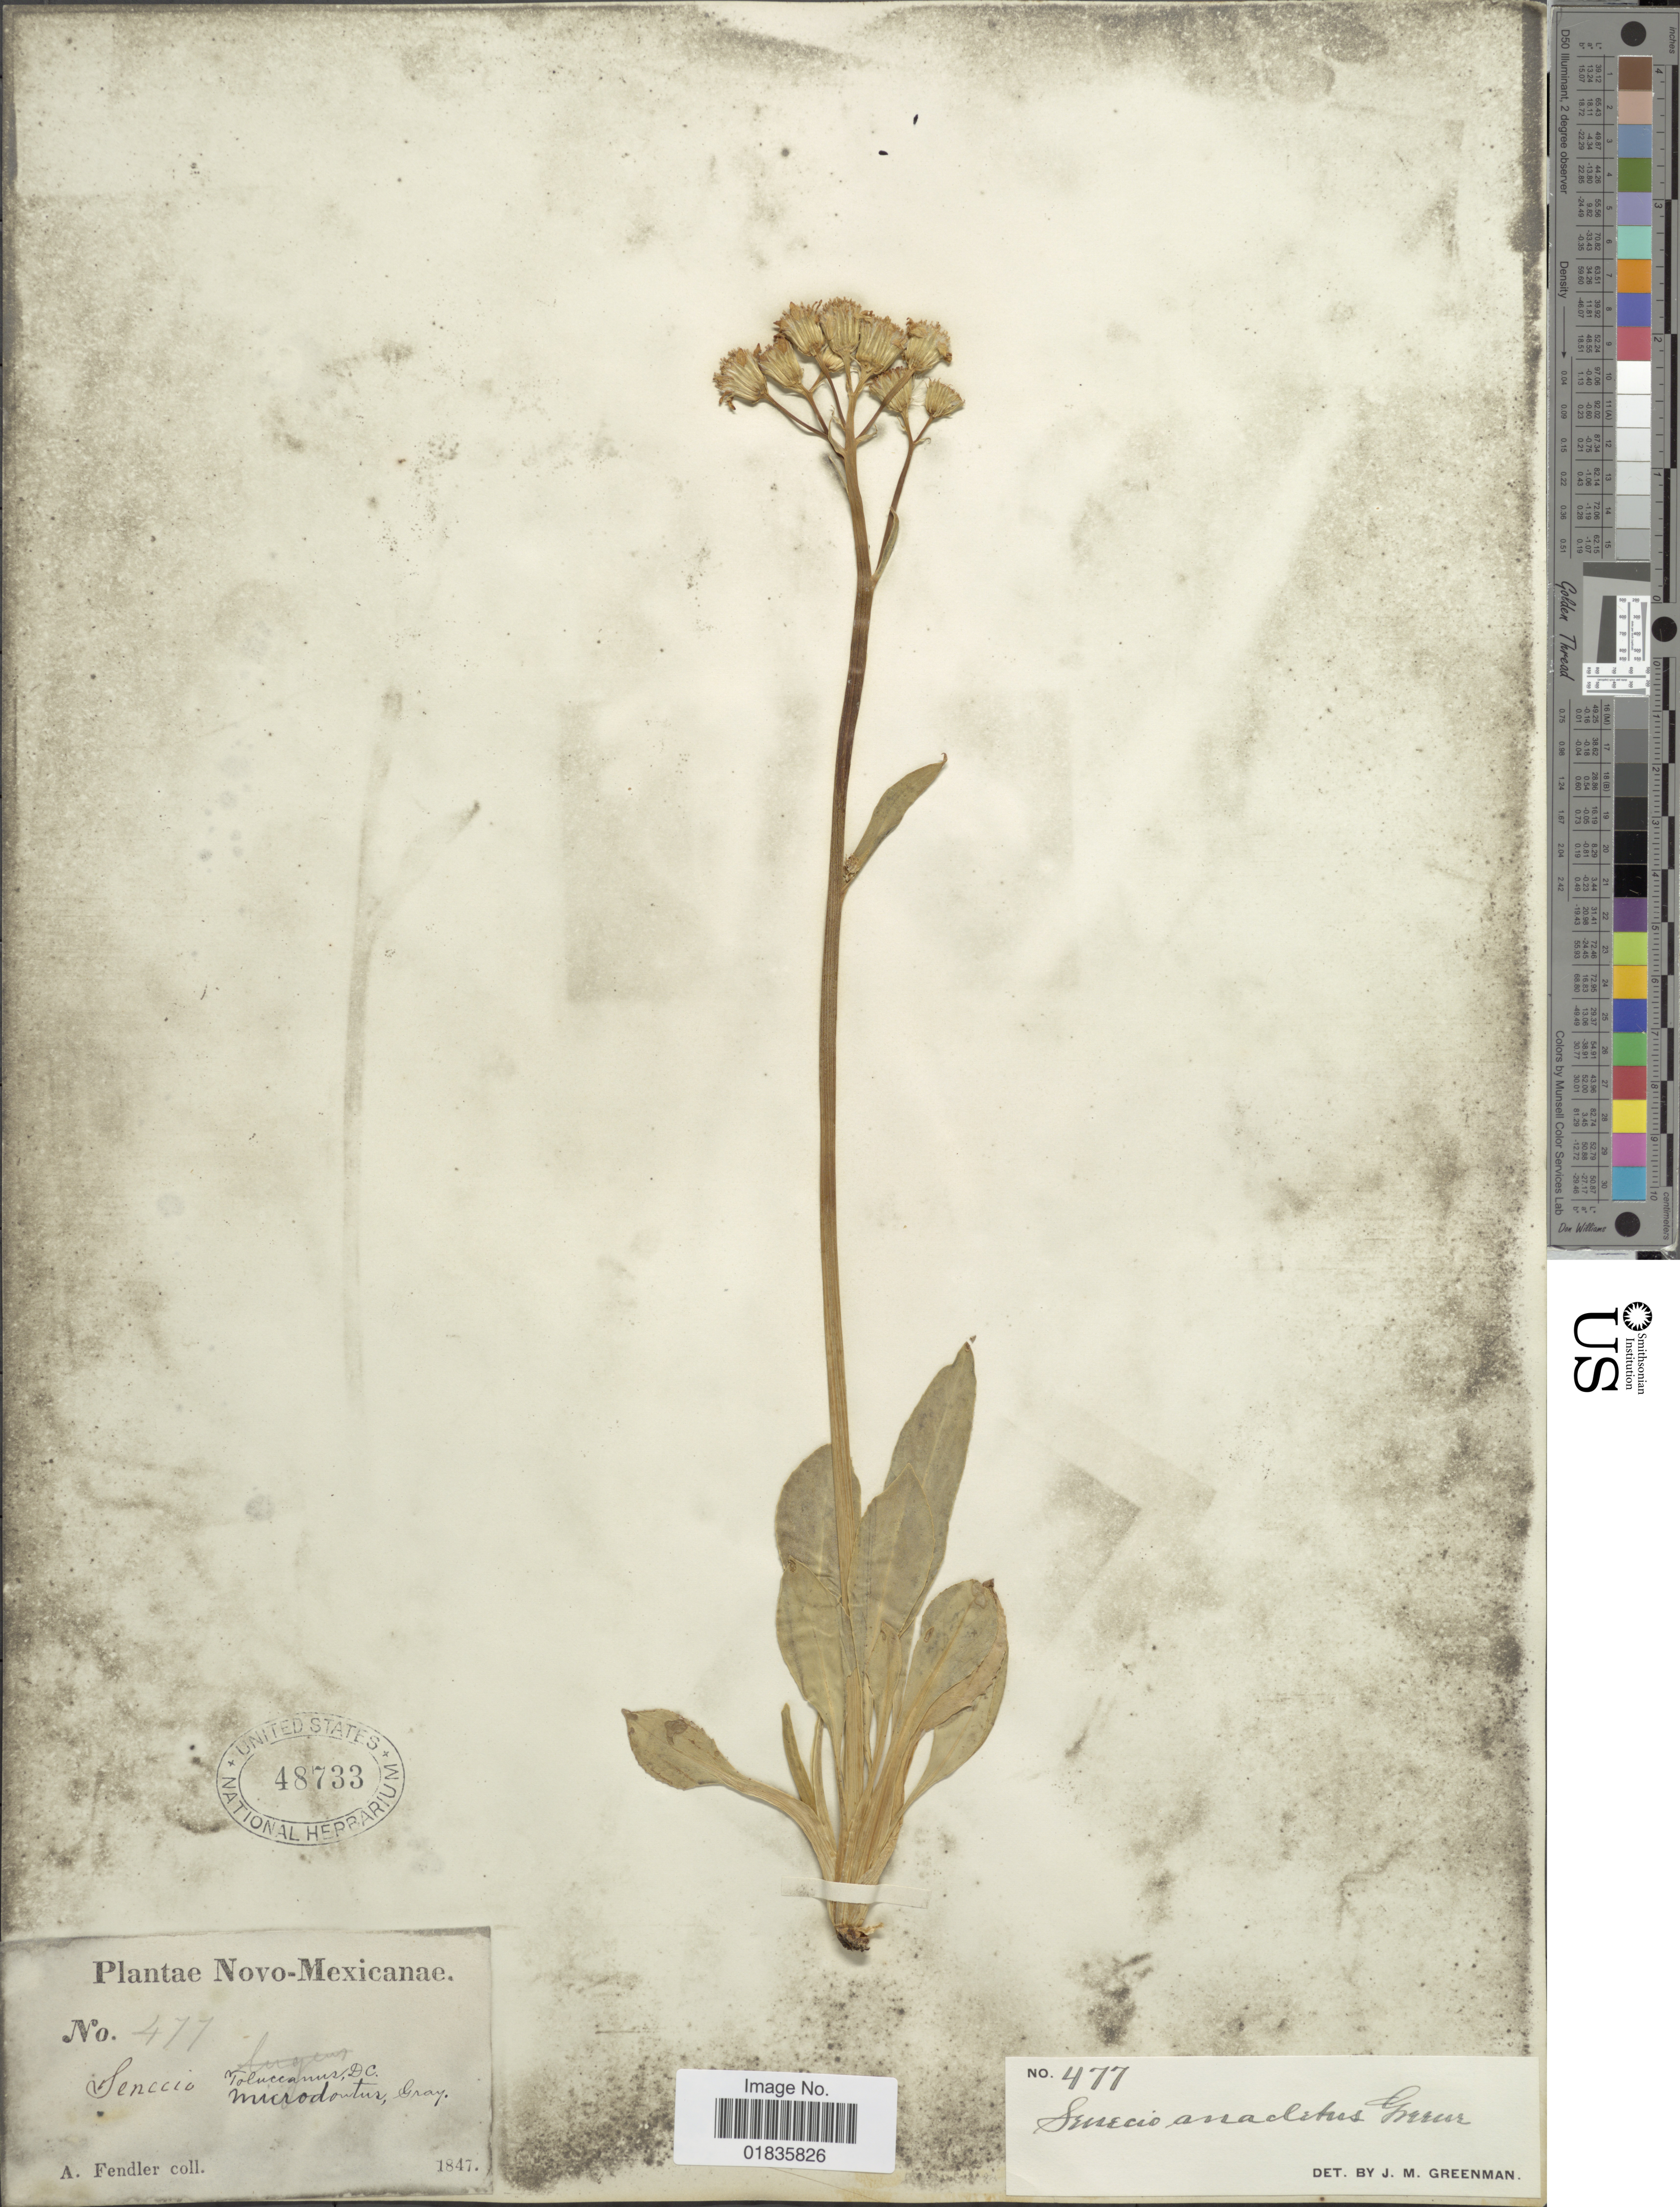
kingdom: Plantae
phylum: Tracheophyta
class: Magnoliopsida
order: Asterales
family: Asteraceae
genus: Senecio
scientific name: Senecio wootonii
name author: Greene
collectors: A. Fendler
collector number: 477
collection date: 1847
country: United States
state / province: New Mexico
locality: Novo-Mexicanae.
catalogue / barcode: US 48733